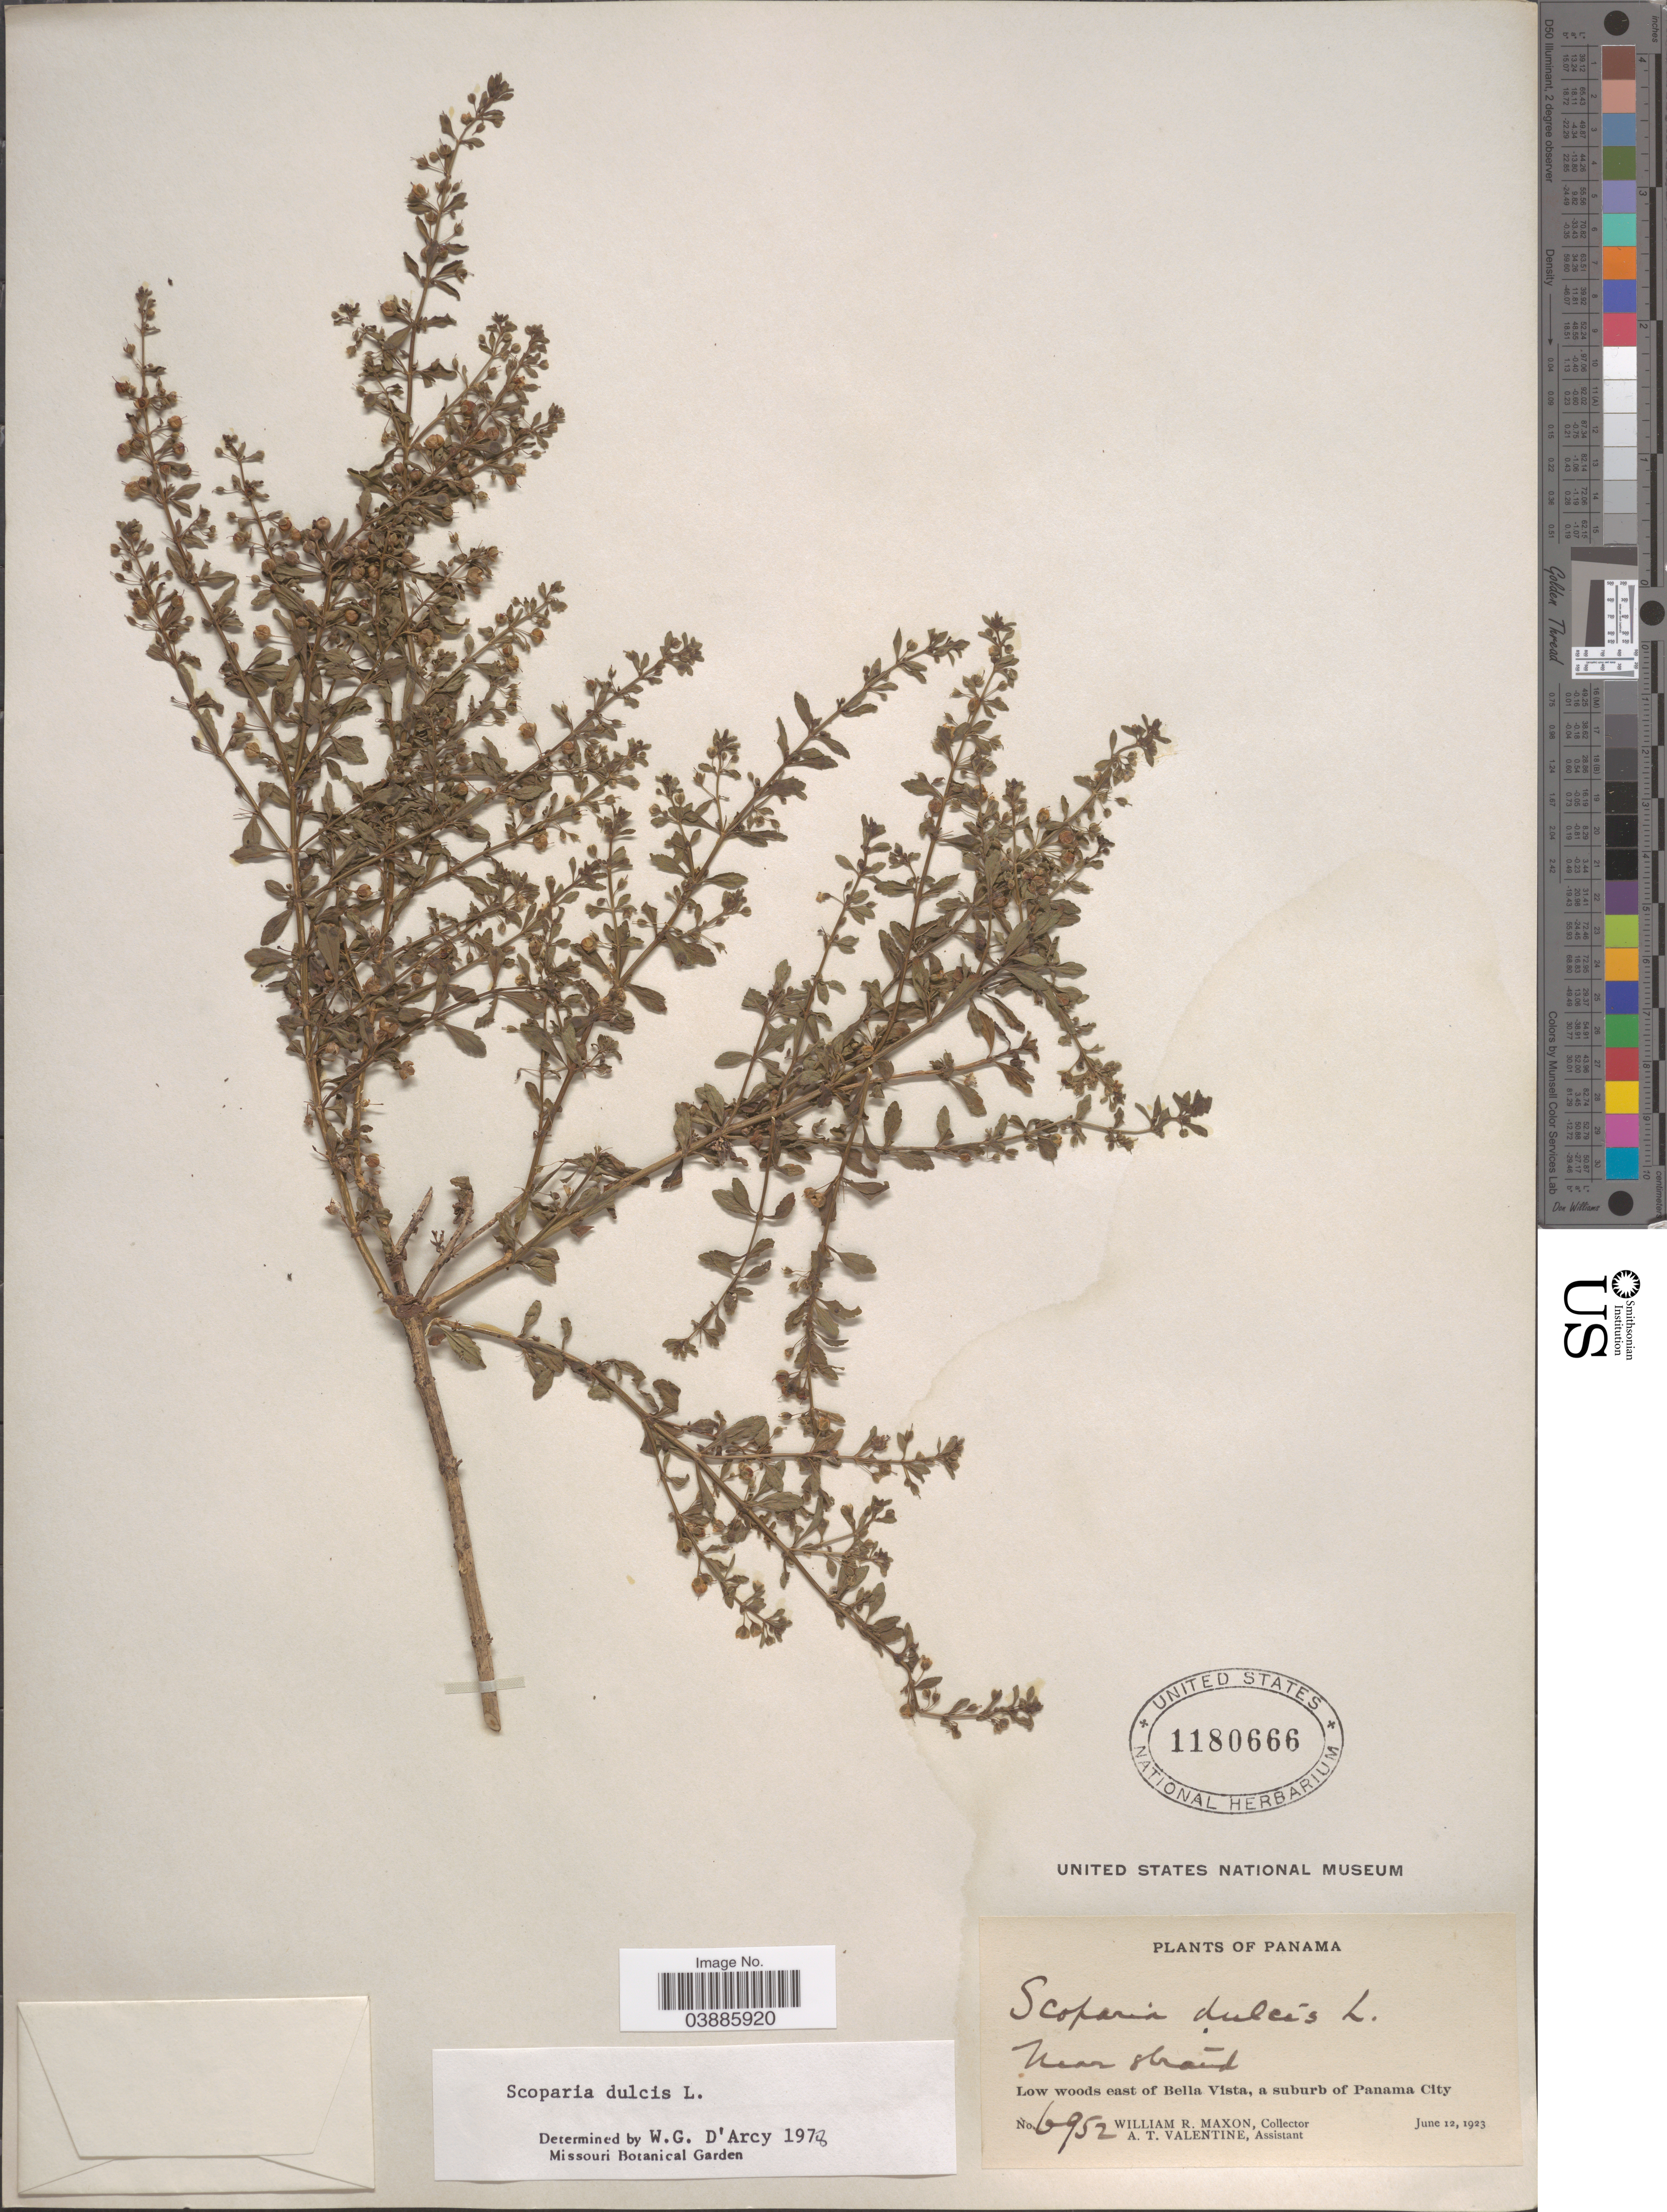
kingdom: Plantae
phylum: Tracheophyta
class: Magnoliopsida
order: Lamiales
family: Plantaginaceae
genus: Scoparia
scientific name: Scoparia dulcis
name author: L.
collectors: W. R. Maxon & A. Valentine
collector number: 6952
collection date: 1923-06-12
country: Panama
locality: Low woods east of Bella Vista, a suburb of Panama City.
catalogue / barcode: US 1180666